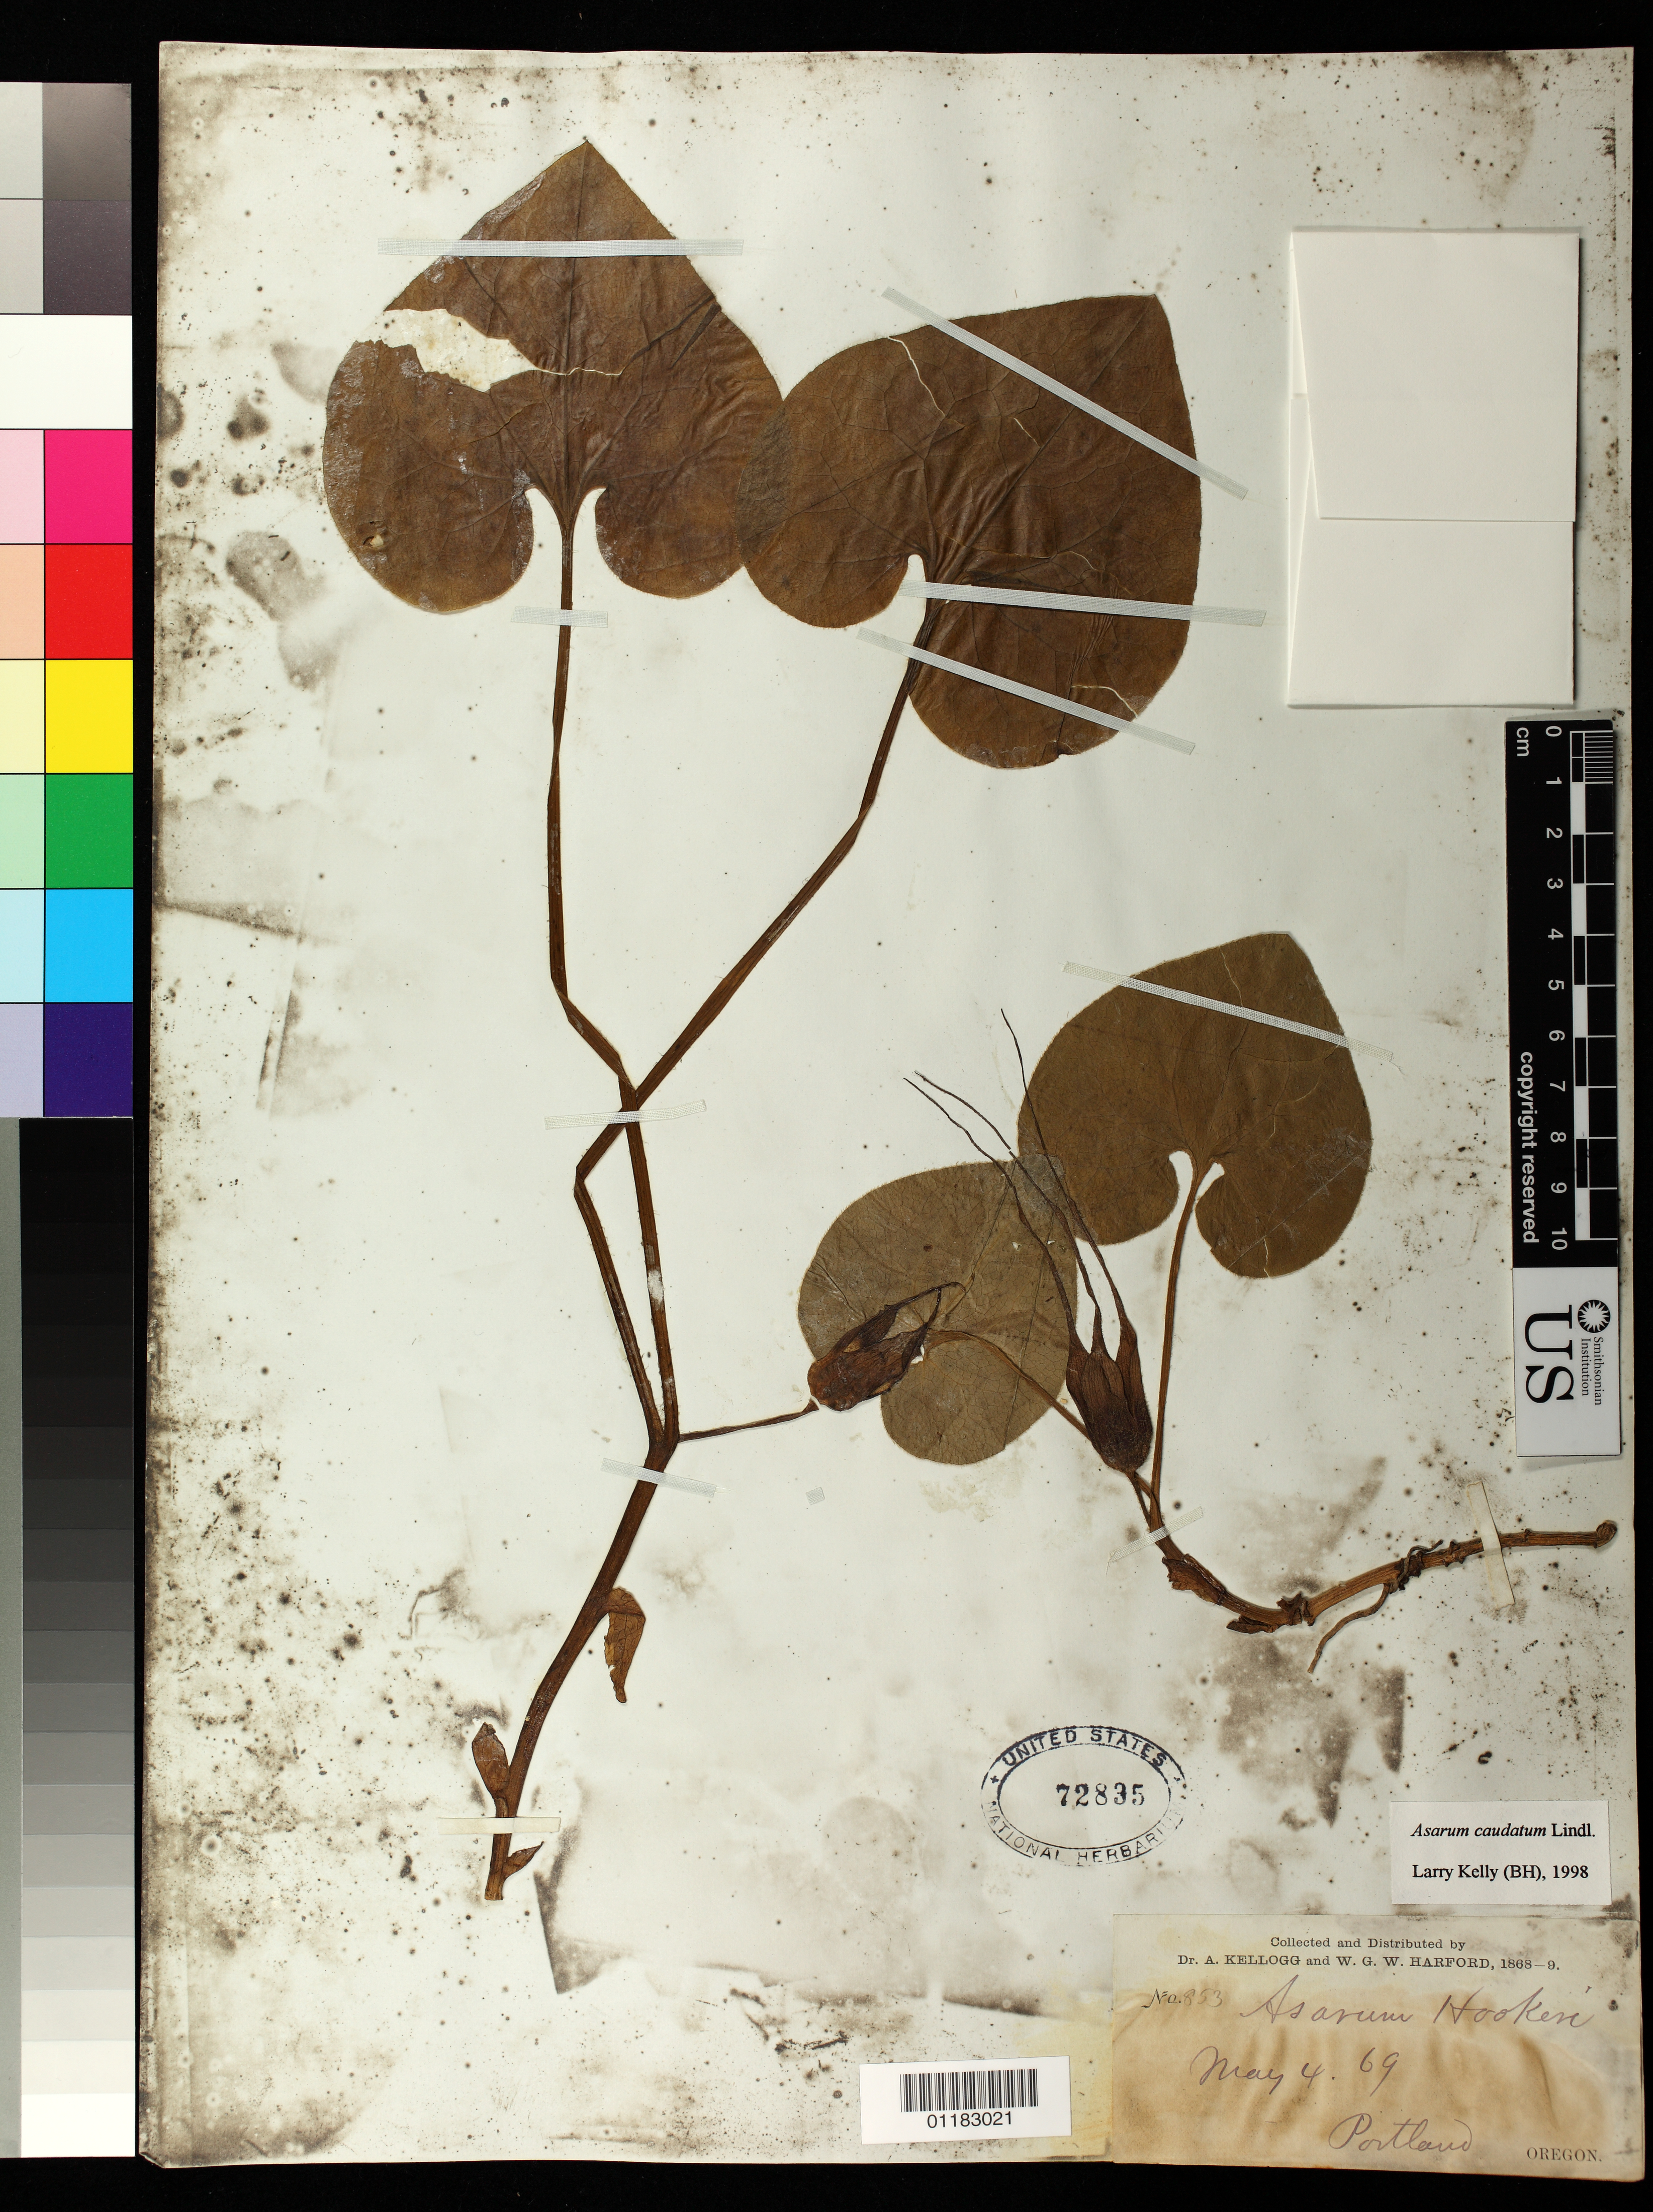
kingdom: Plantae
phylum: Tracheophyta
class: Magnoliopsida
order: Piperales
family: Aristolochiaceae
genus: Asarum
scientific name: Asarum caudatum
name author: Lindl.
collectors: A. Kellogg & W. G. W. Harford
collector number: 853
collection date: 1869-05-04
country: United States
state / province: Oregon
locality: Portland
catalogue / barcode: US 72835